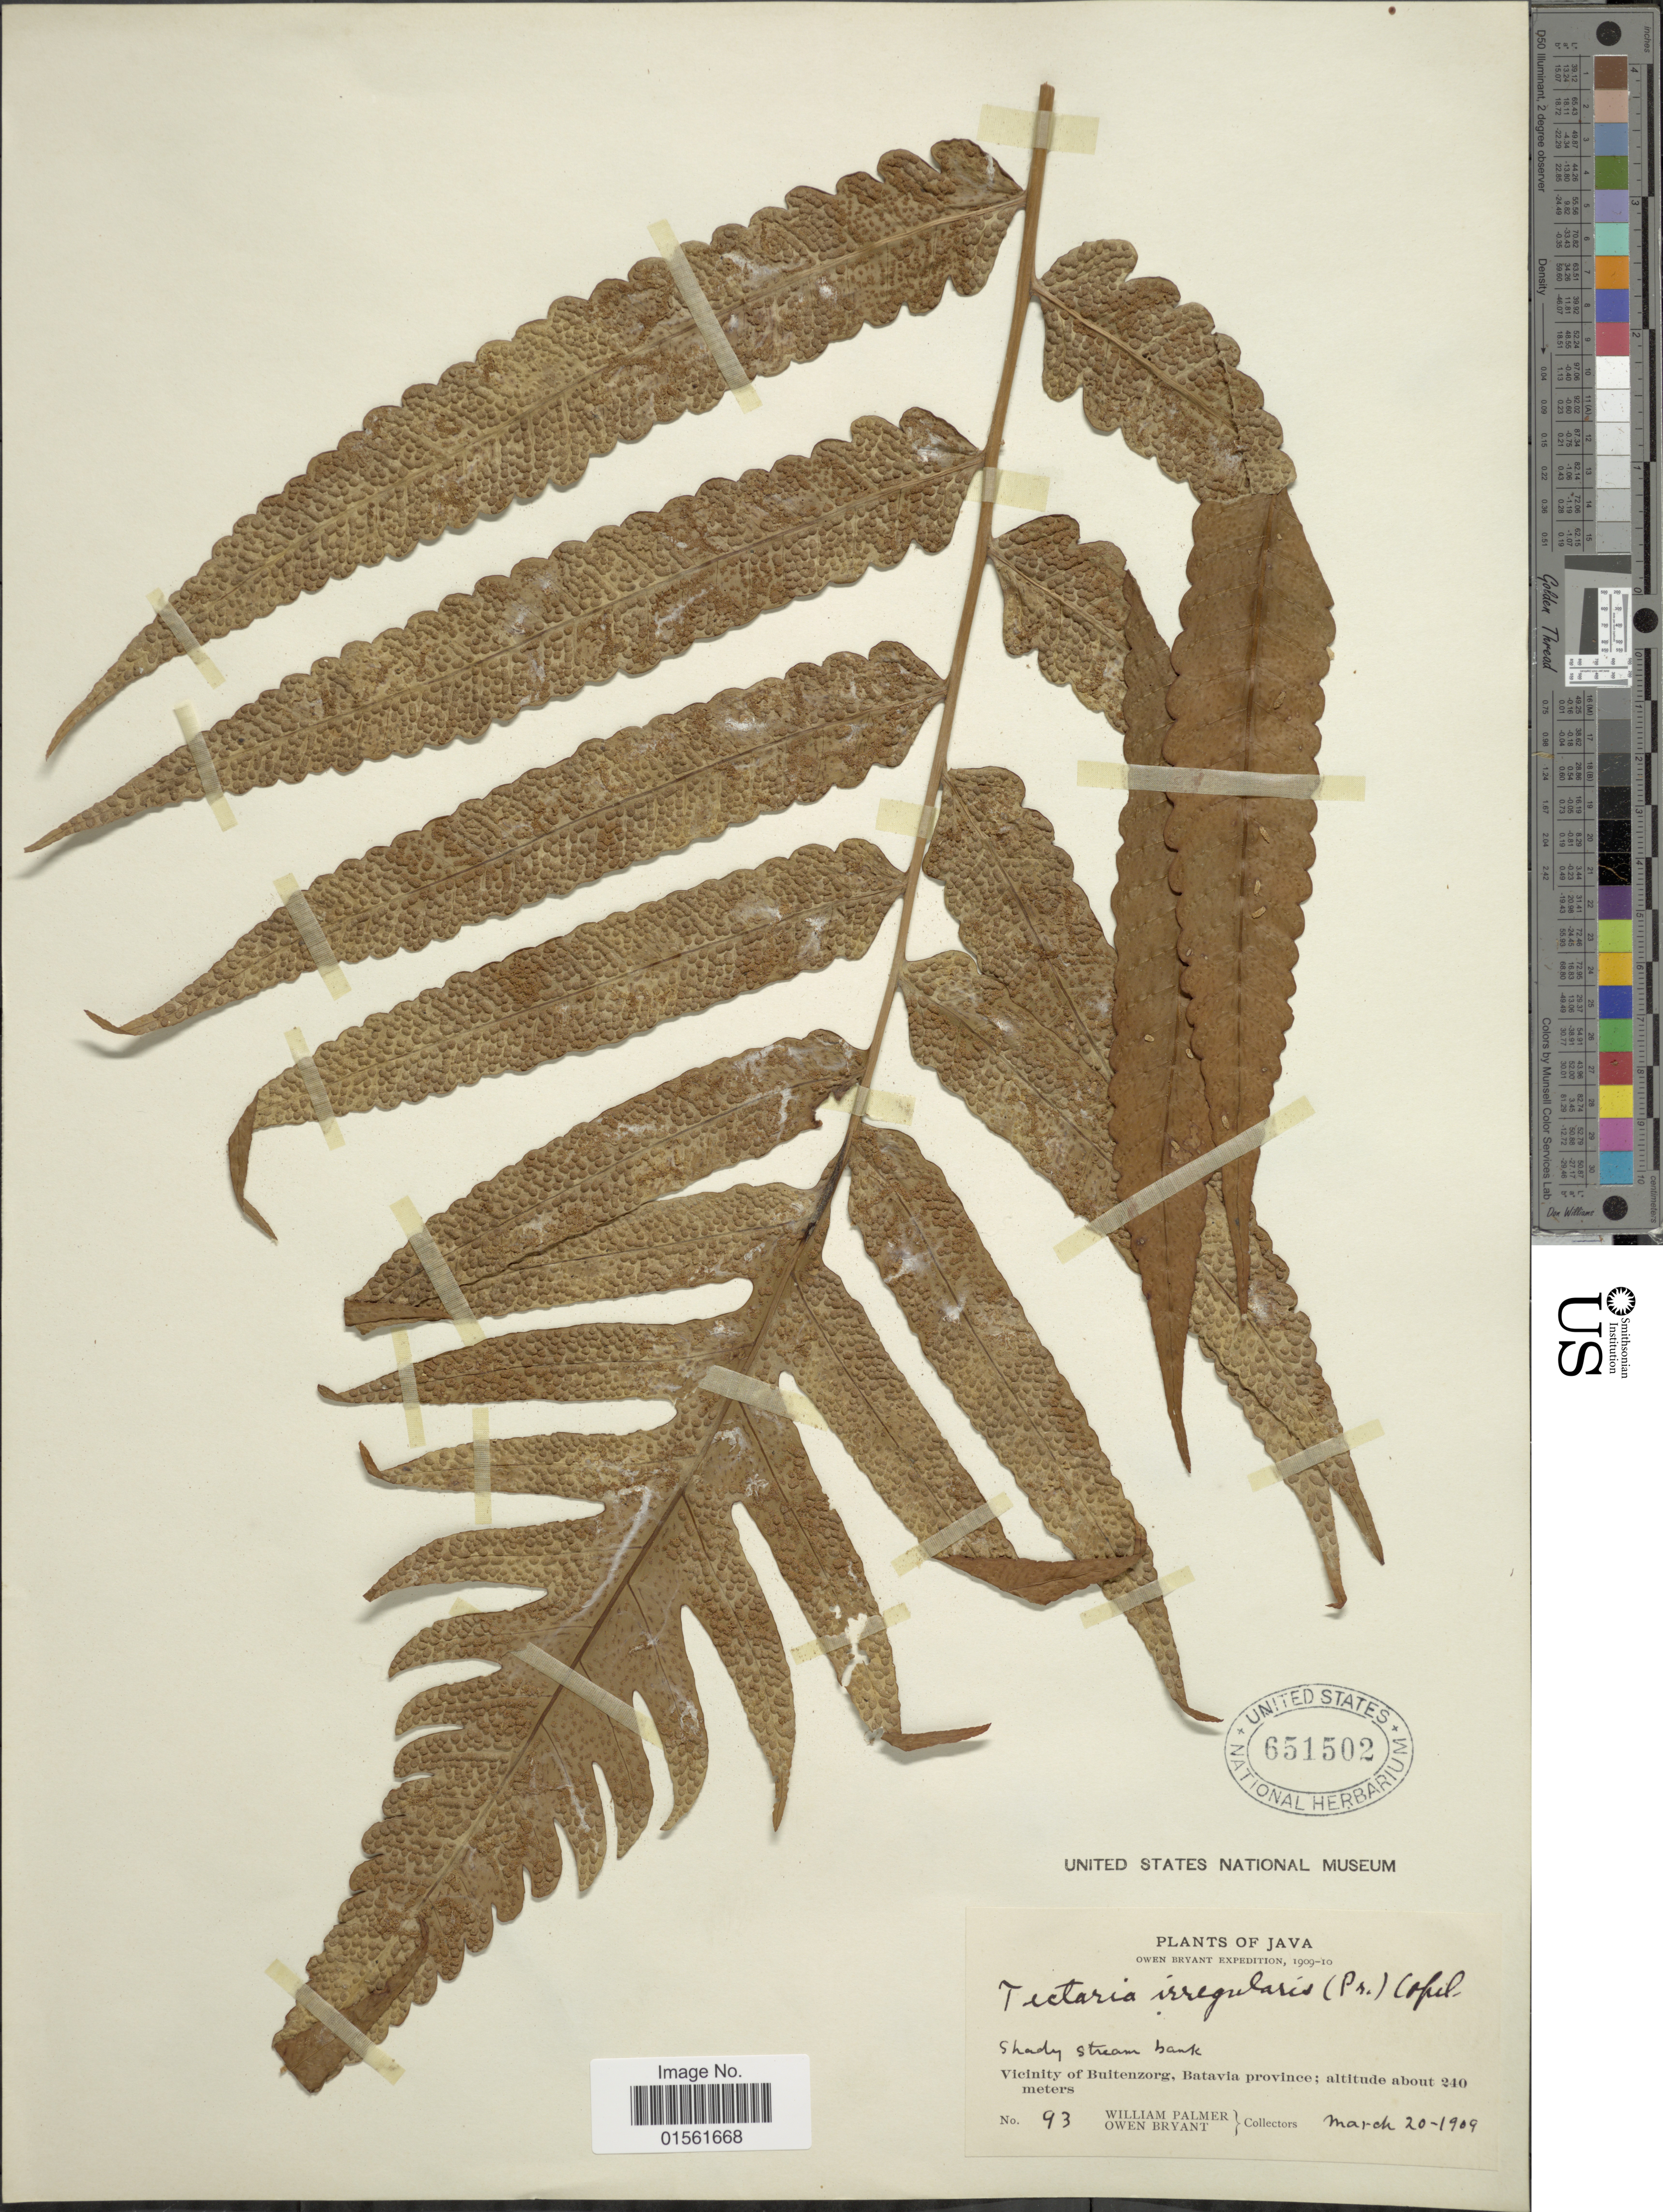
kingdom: Plantae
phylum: Tracheophyta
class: Polypodiopsida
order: Polypodiales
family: Dryopteridaceae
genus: Pleocnemia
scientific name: Pleocnemia irregularis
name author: (C. Presl) Holttum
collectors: W. Palmer & O. Bryant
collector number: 93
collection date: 1909-03-20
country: Indonesia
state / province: Java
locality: Java, Vicinity of Buitenzorg, Batavia Province.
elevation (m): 240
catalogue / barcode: US 651502